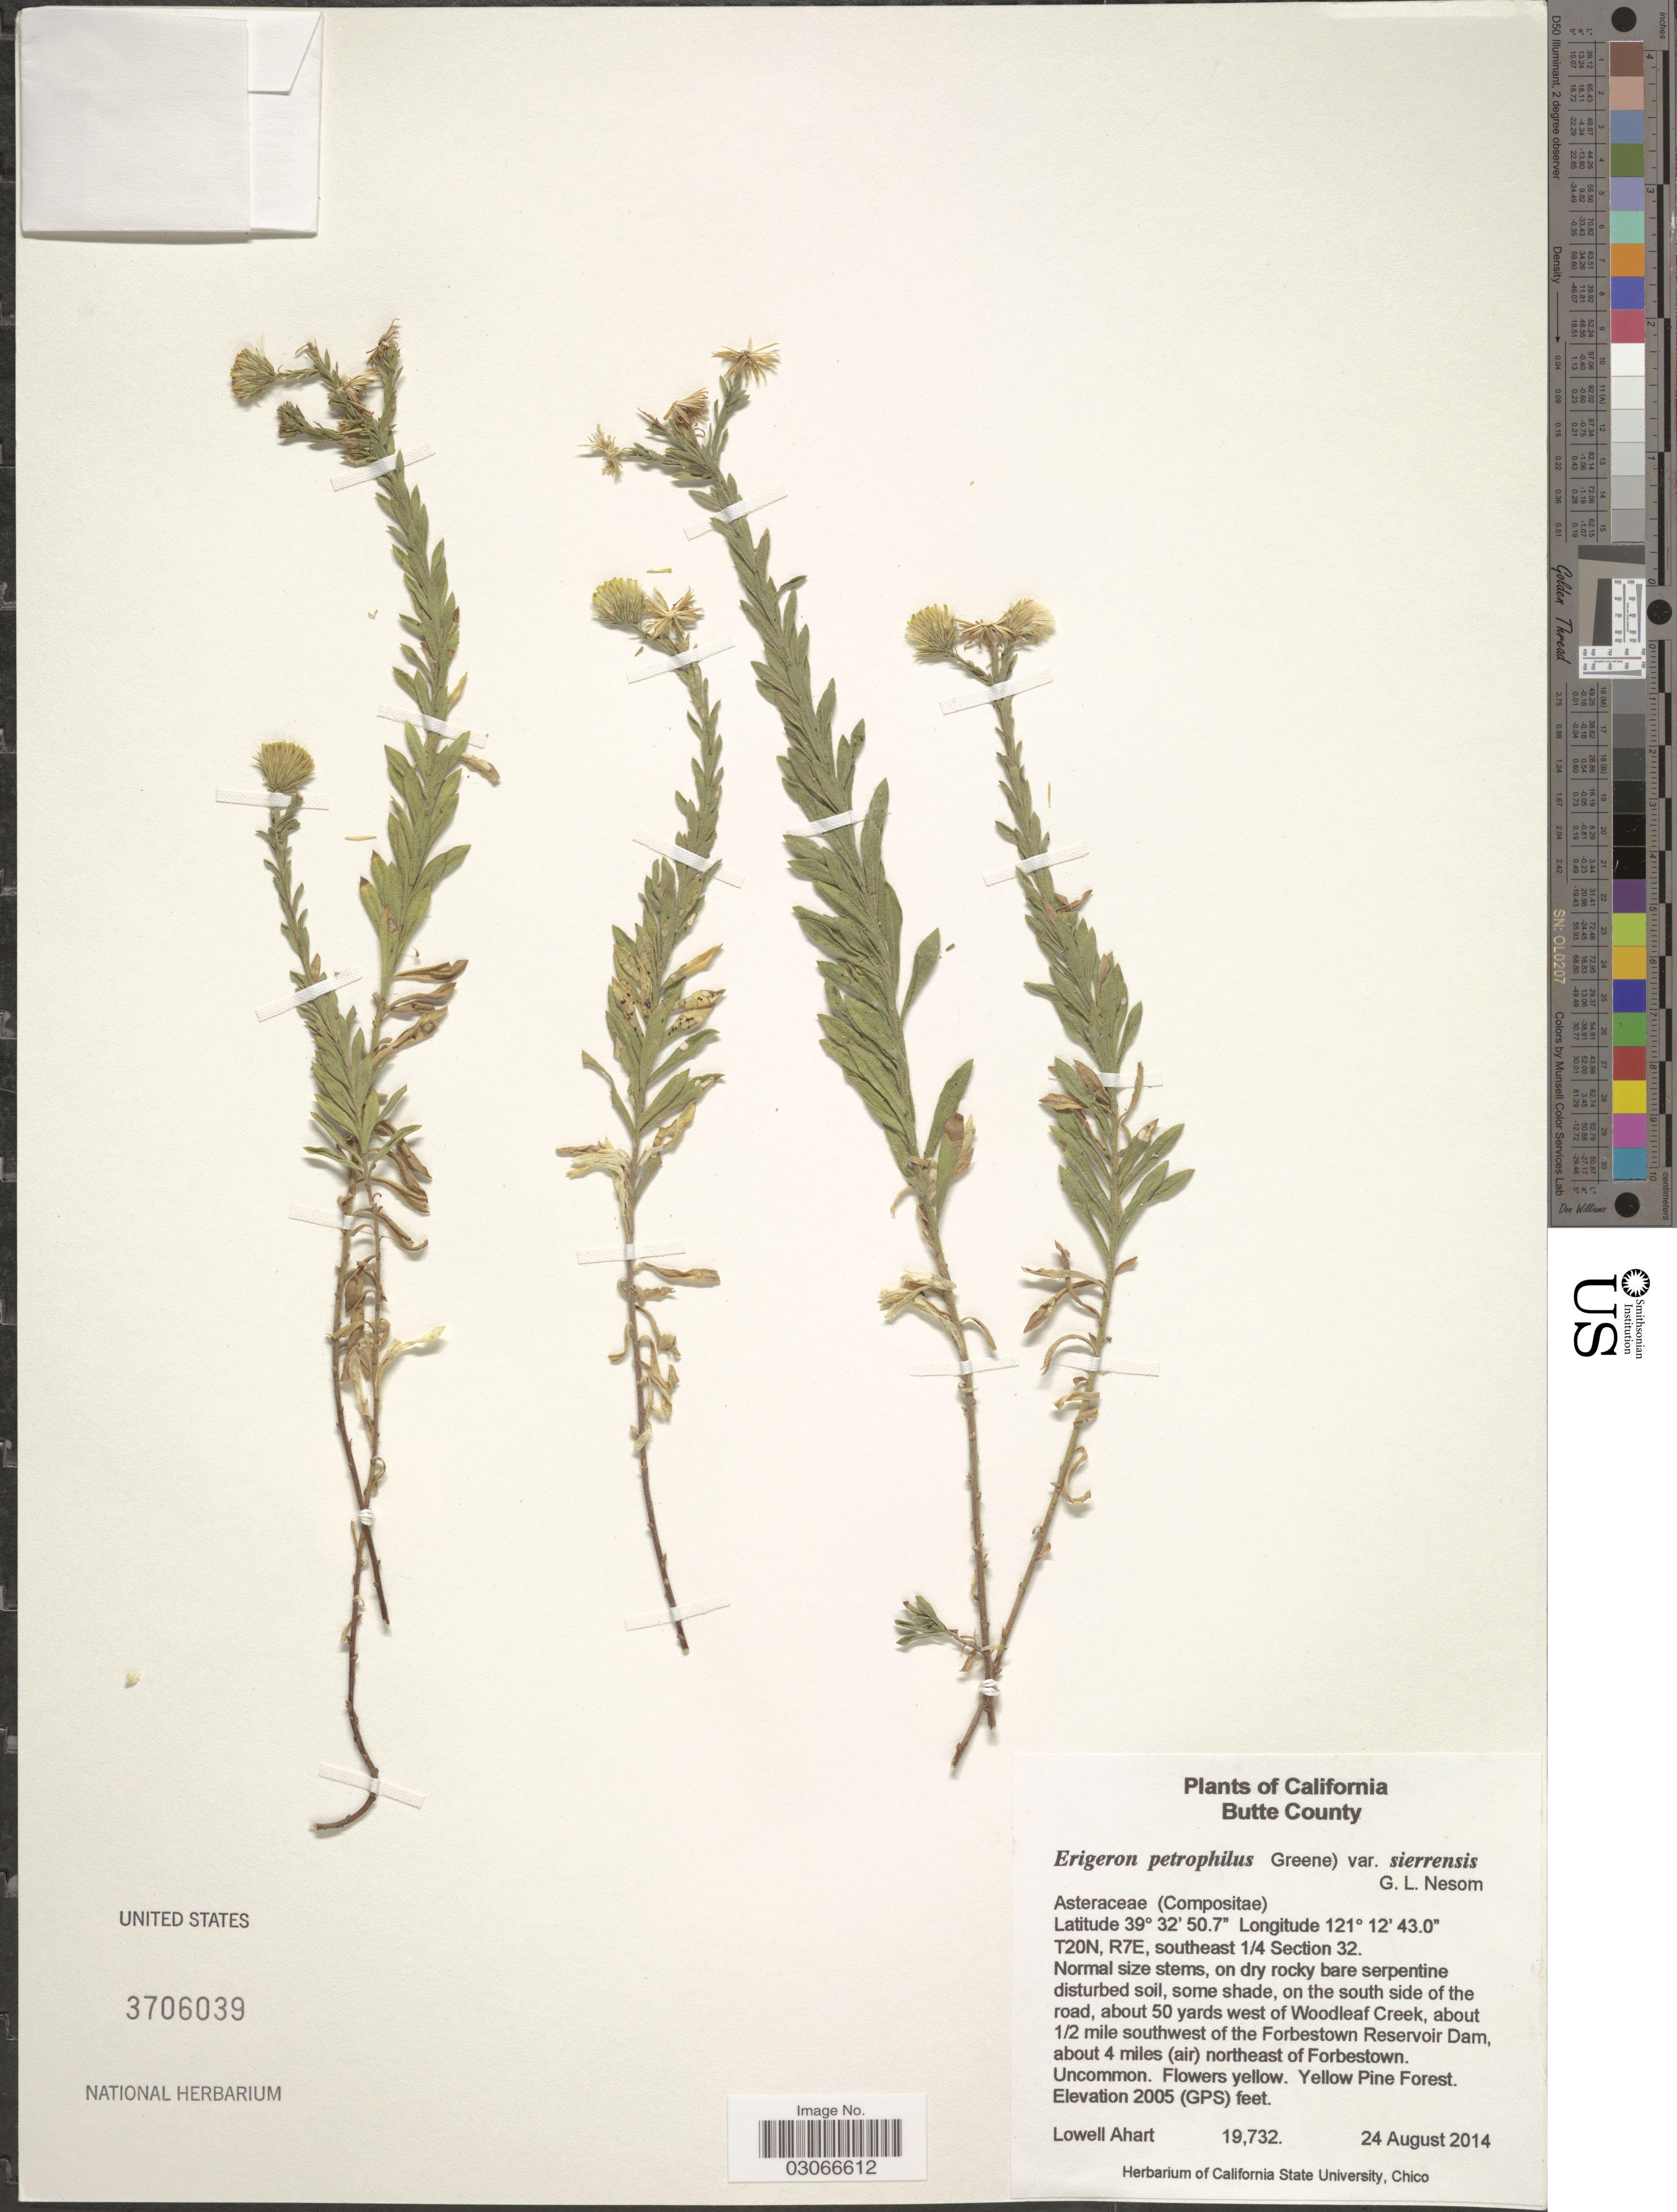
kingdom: Plantae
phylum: Tracheophyta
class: Magnoliopsida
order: Asterales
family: Asteraceae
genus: Erigeron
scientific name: Erigeron petrophilus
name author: Greene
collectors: L. Ahart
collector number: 19732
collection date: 2014-08-24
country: United States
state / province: California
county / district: Butte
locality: Butte County. T20N, R7E, southeast 1/4 Section 32, on the south side of the road, about 50 yards west of Woodleaf creek, about 1/2 mile southwest of the Forbestown Reservoir Dam, about 4 miles (air) northeast of Forbestown.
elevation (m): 610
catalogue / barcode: US 3706039